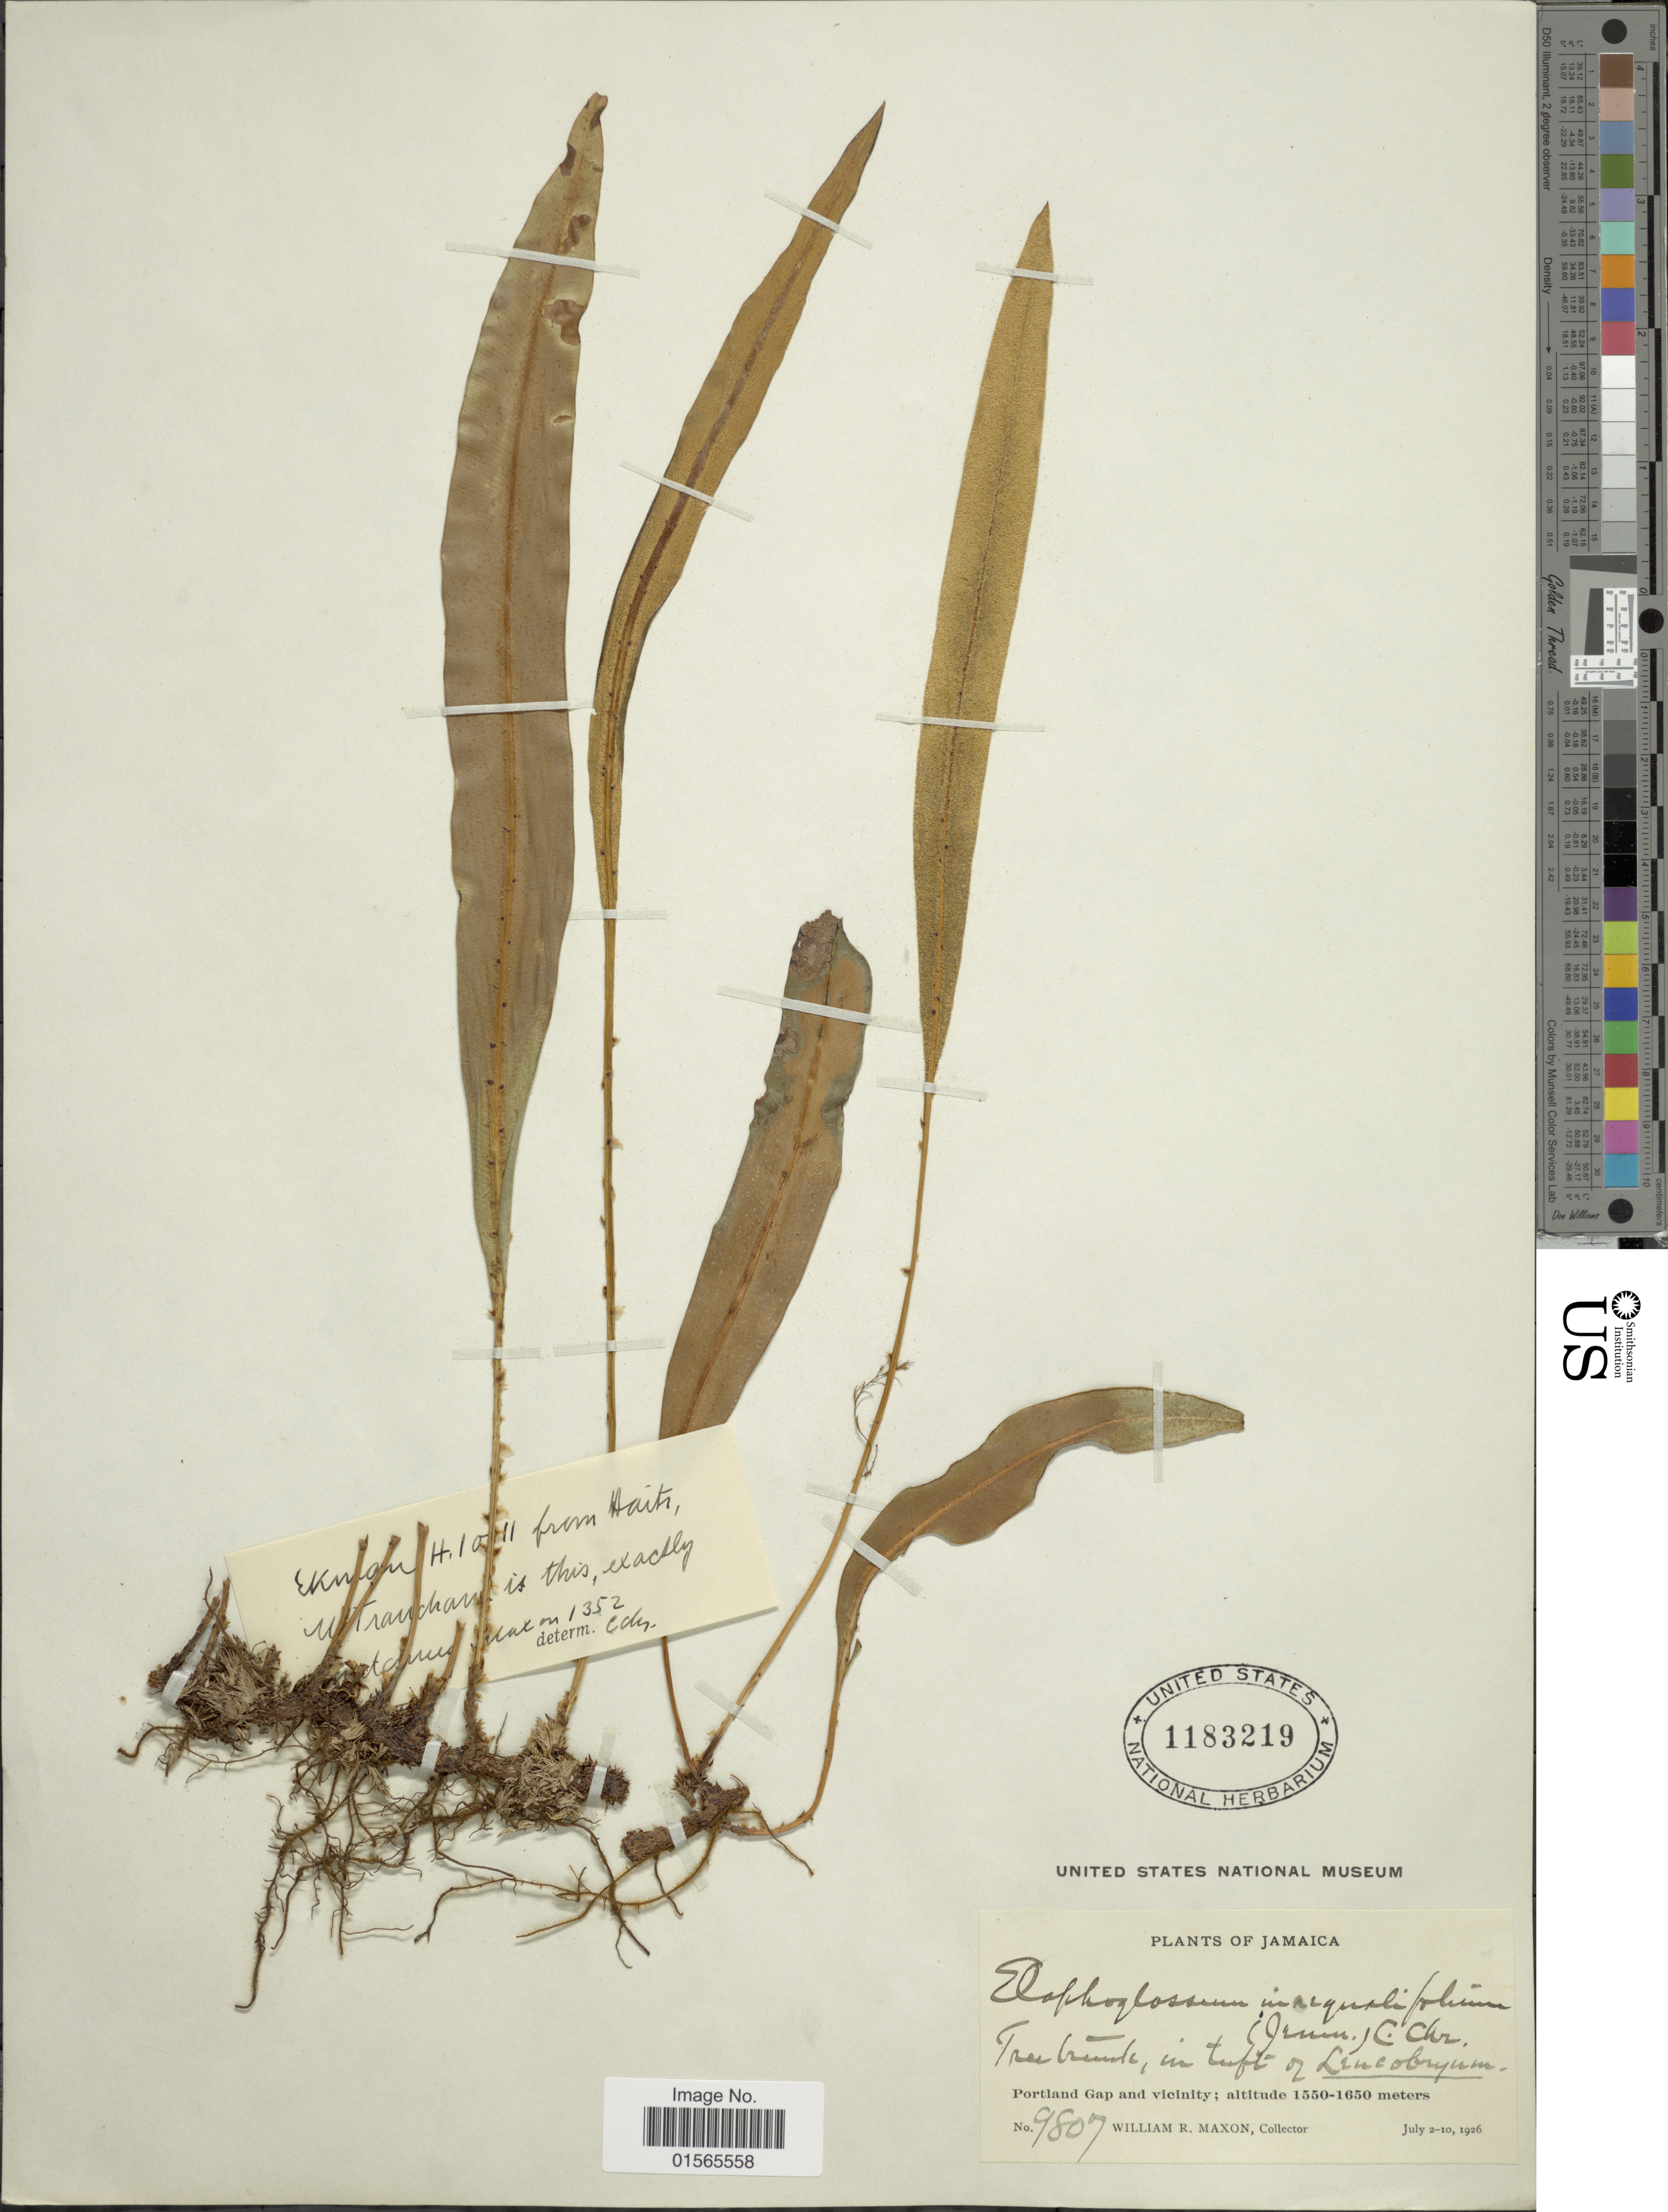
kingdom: Plantae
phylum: Tracheophyta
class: Polypodiopsida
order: Polypodiales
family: Dryopteridaceae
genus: Elaphoglossum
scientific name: Elaphoglossum inaequalifolium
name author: (Jenman) C. Chr.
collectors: W. R. Maxon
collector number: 9807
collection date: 1926-07-02/1926-07-10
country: Jamaica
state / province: Portland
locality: Portland Gap and vicinity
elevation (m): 1550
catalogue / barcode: US 1183219